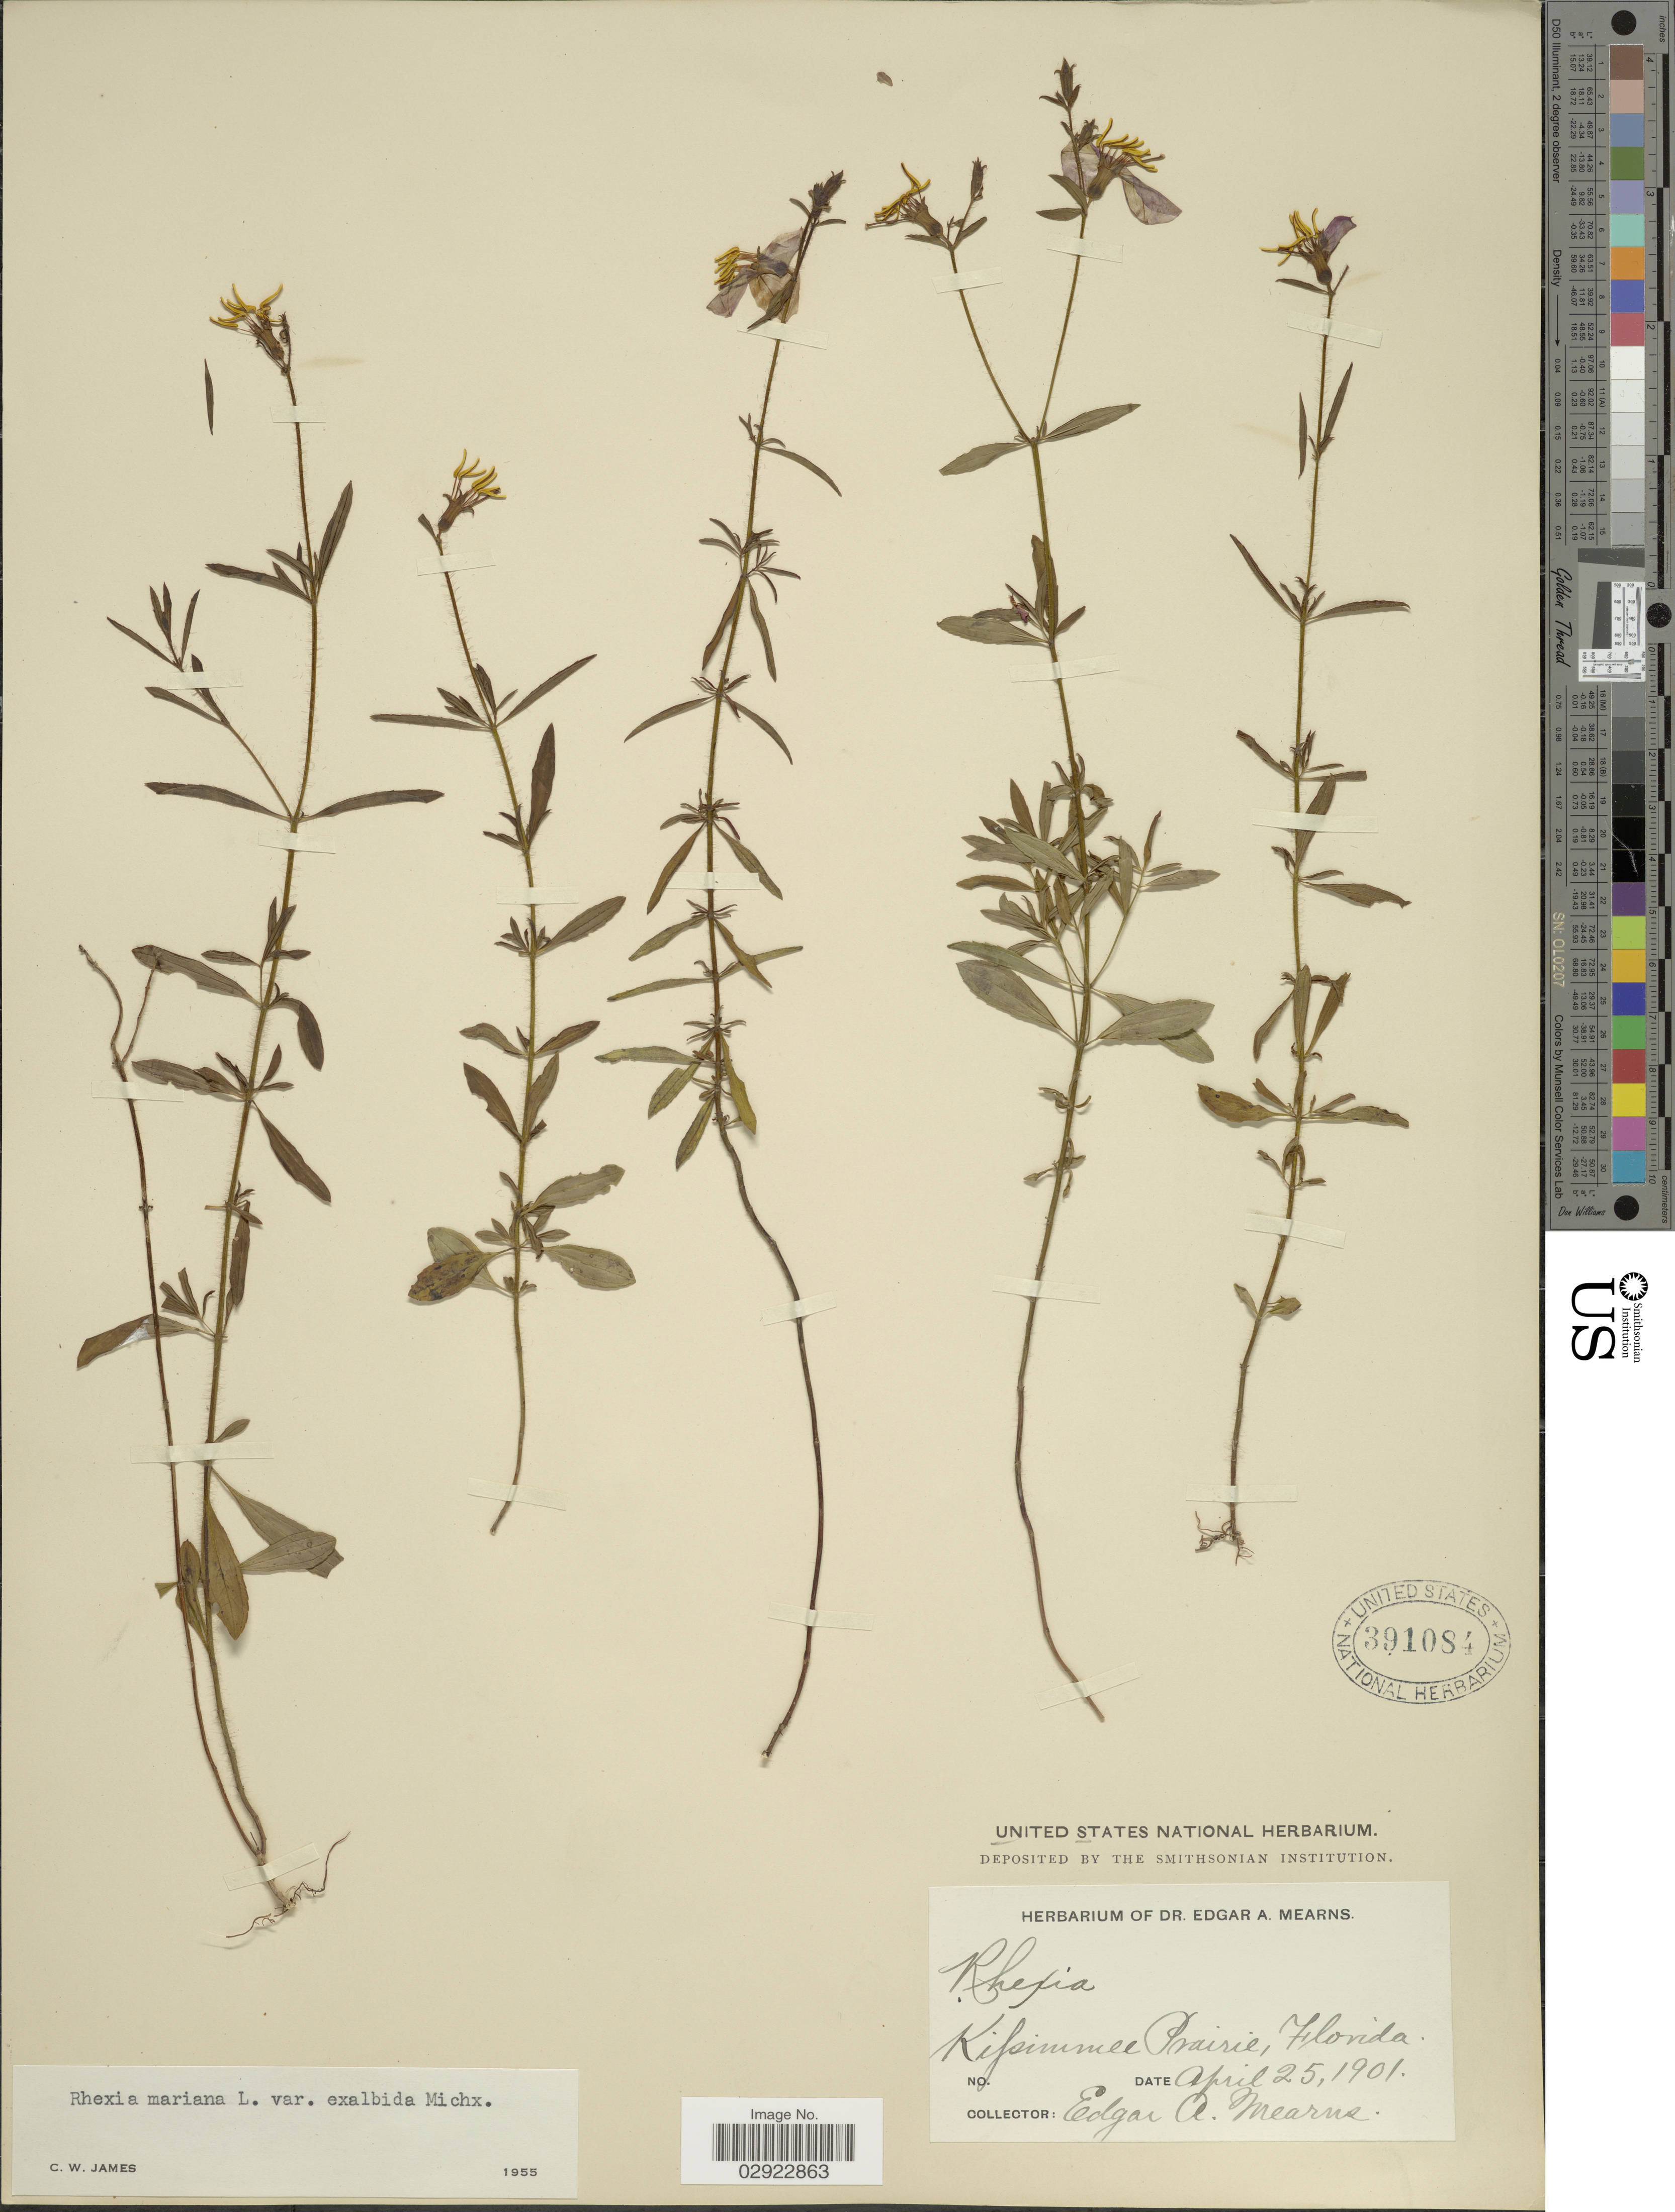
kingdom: Plantae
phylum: Tracheophyta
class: Magnoliopsida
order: Myrtales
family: Melastomataceae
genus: Rhexia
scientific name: Rhexia mariana var. exalbida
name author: Michx.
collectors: E. A. Mearns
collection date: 1901-04-25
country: United States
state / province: Florida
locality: Kissimmee Prairie.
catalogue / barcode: US 391084